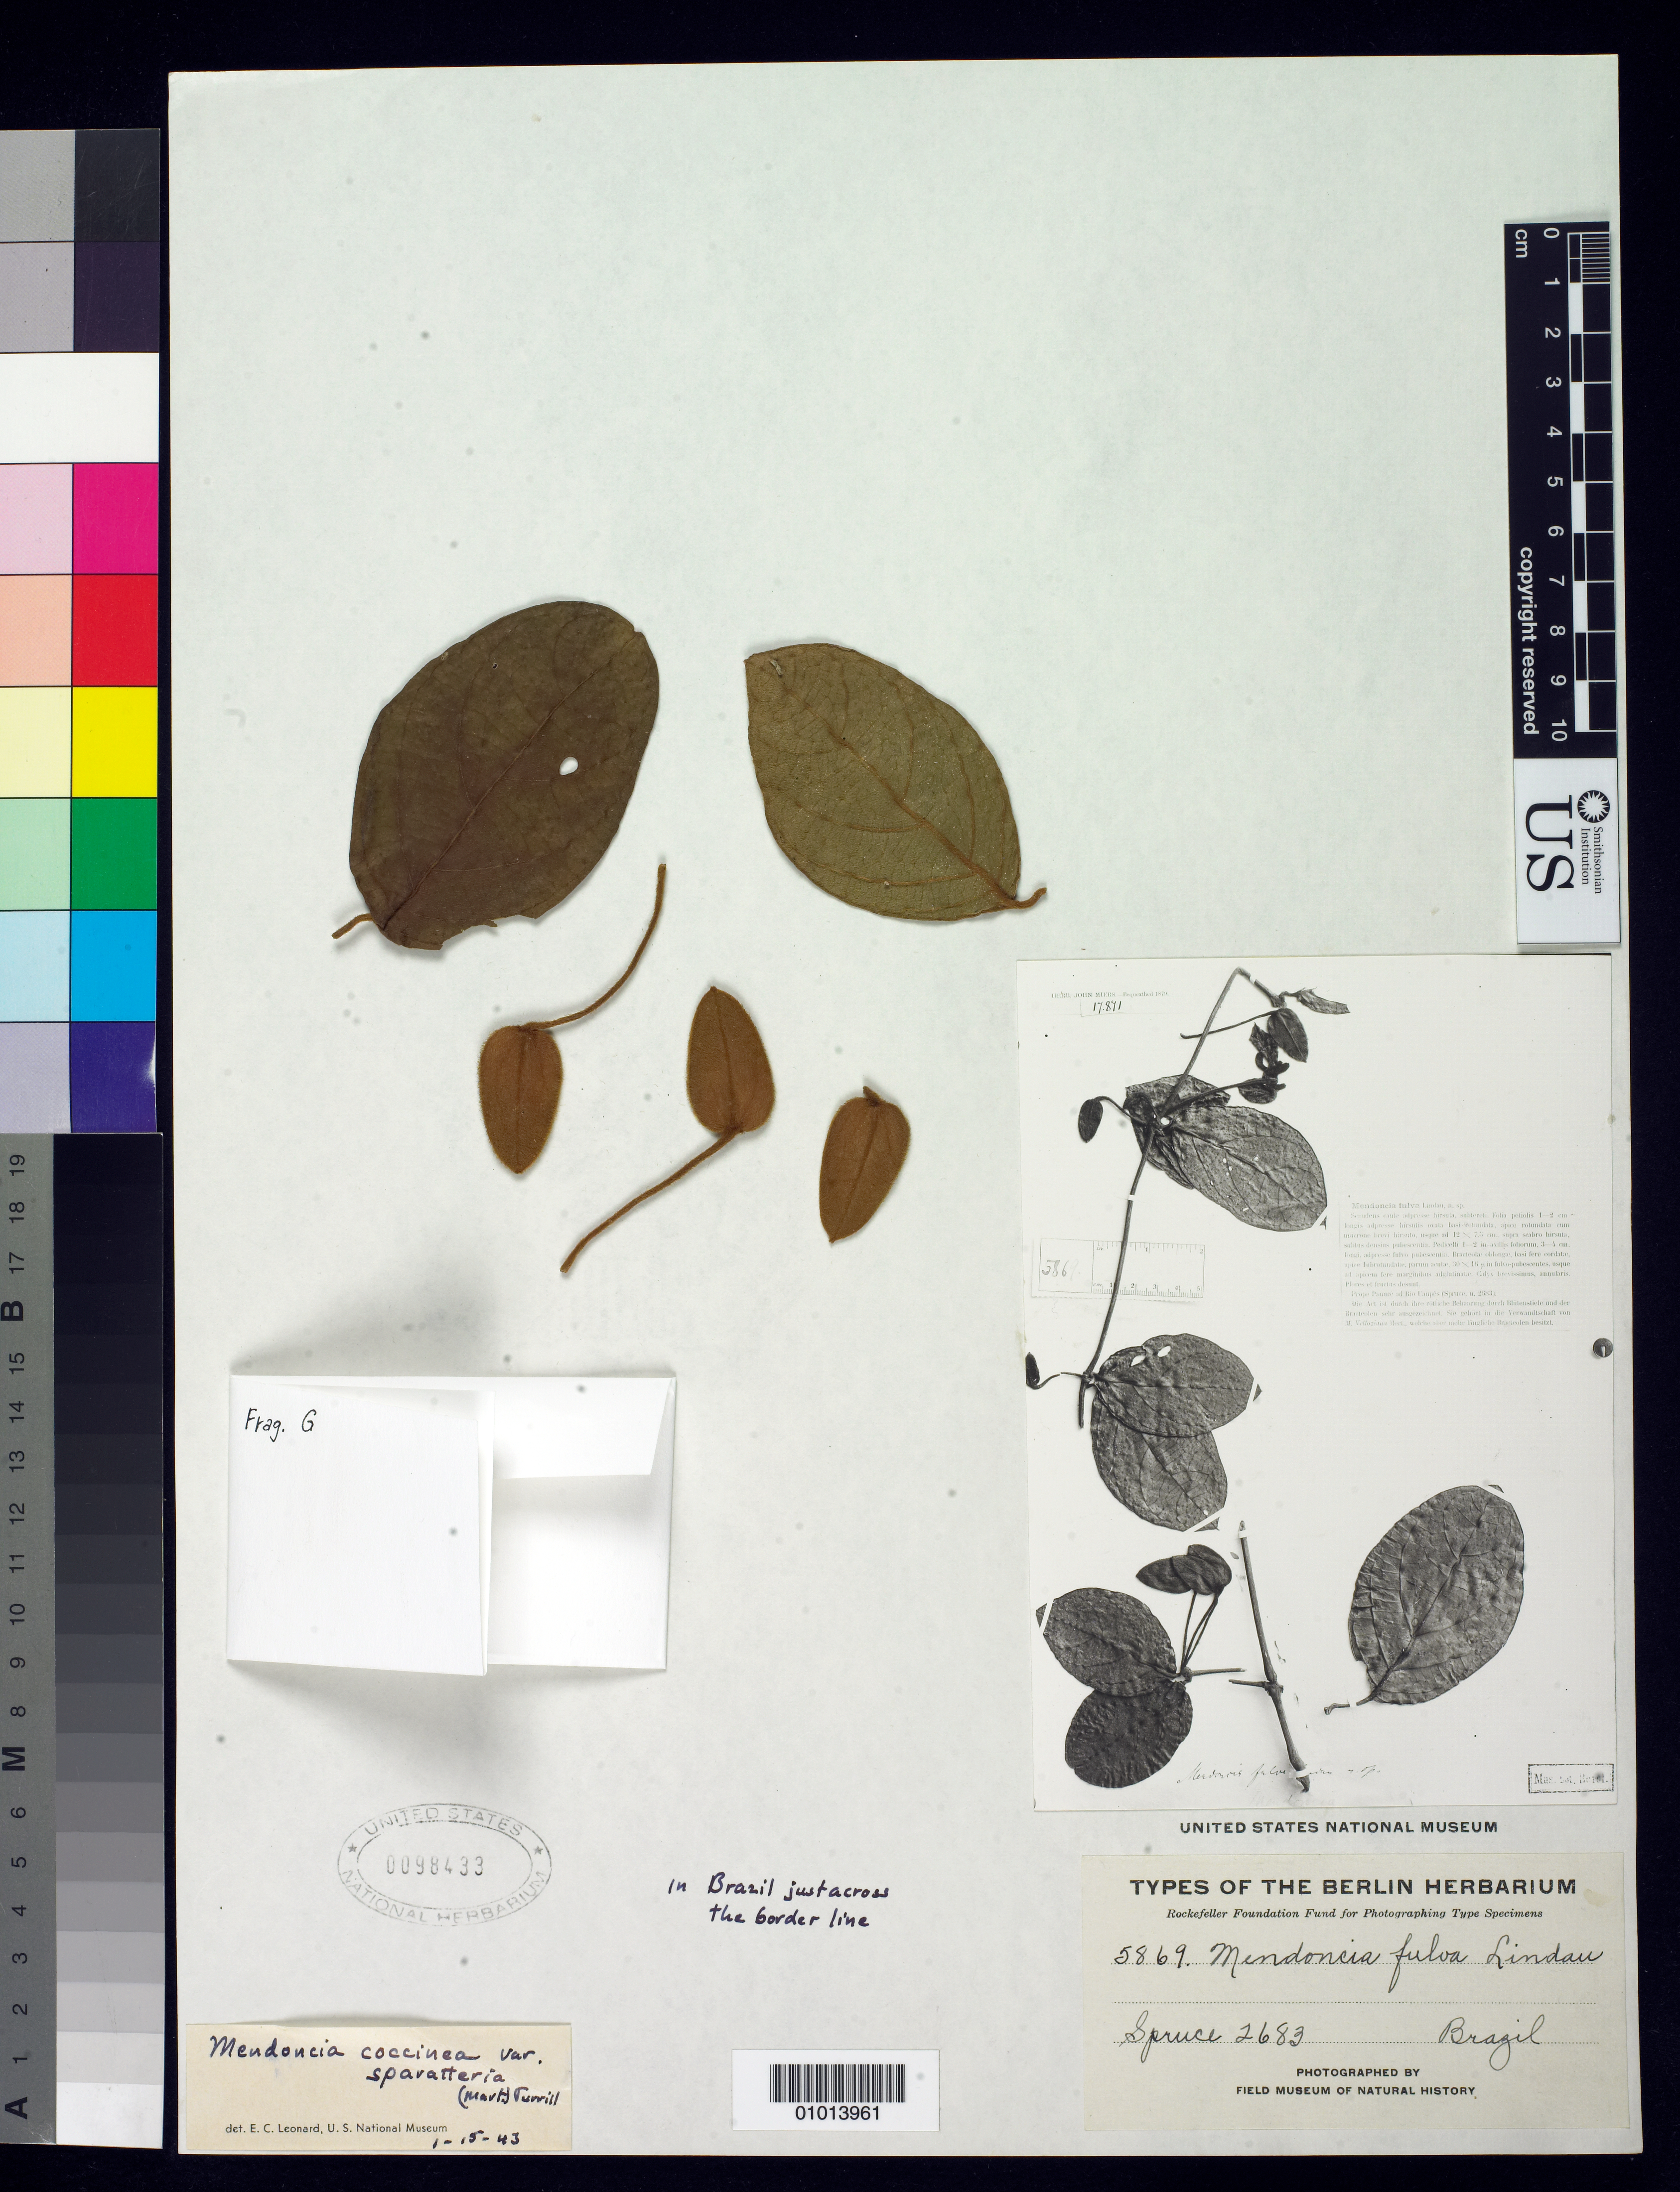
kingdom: Plantae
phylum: Tracheophyta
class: Magnoliopsida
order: Lamiales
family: Acanthaceae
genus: Mendoncia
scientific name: Mendoncia fulva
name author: Lindau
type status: Type Collection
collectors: R. Spruce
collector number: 2683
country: Brazil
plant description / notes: Photograph and fragmentary material of type specimen ex herb. Berlin.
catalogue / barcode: US 98433